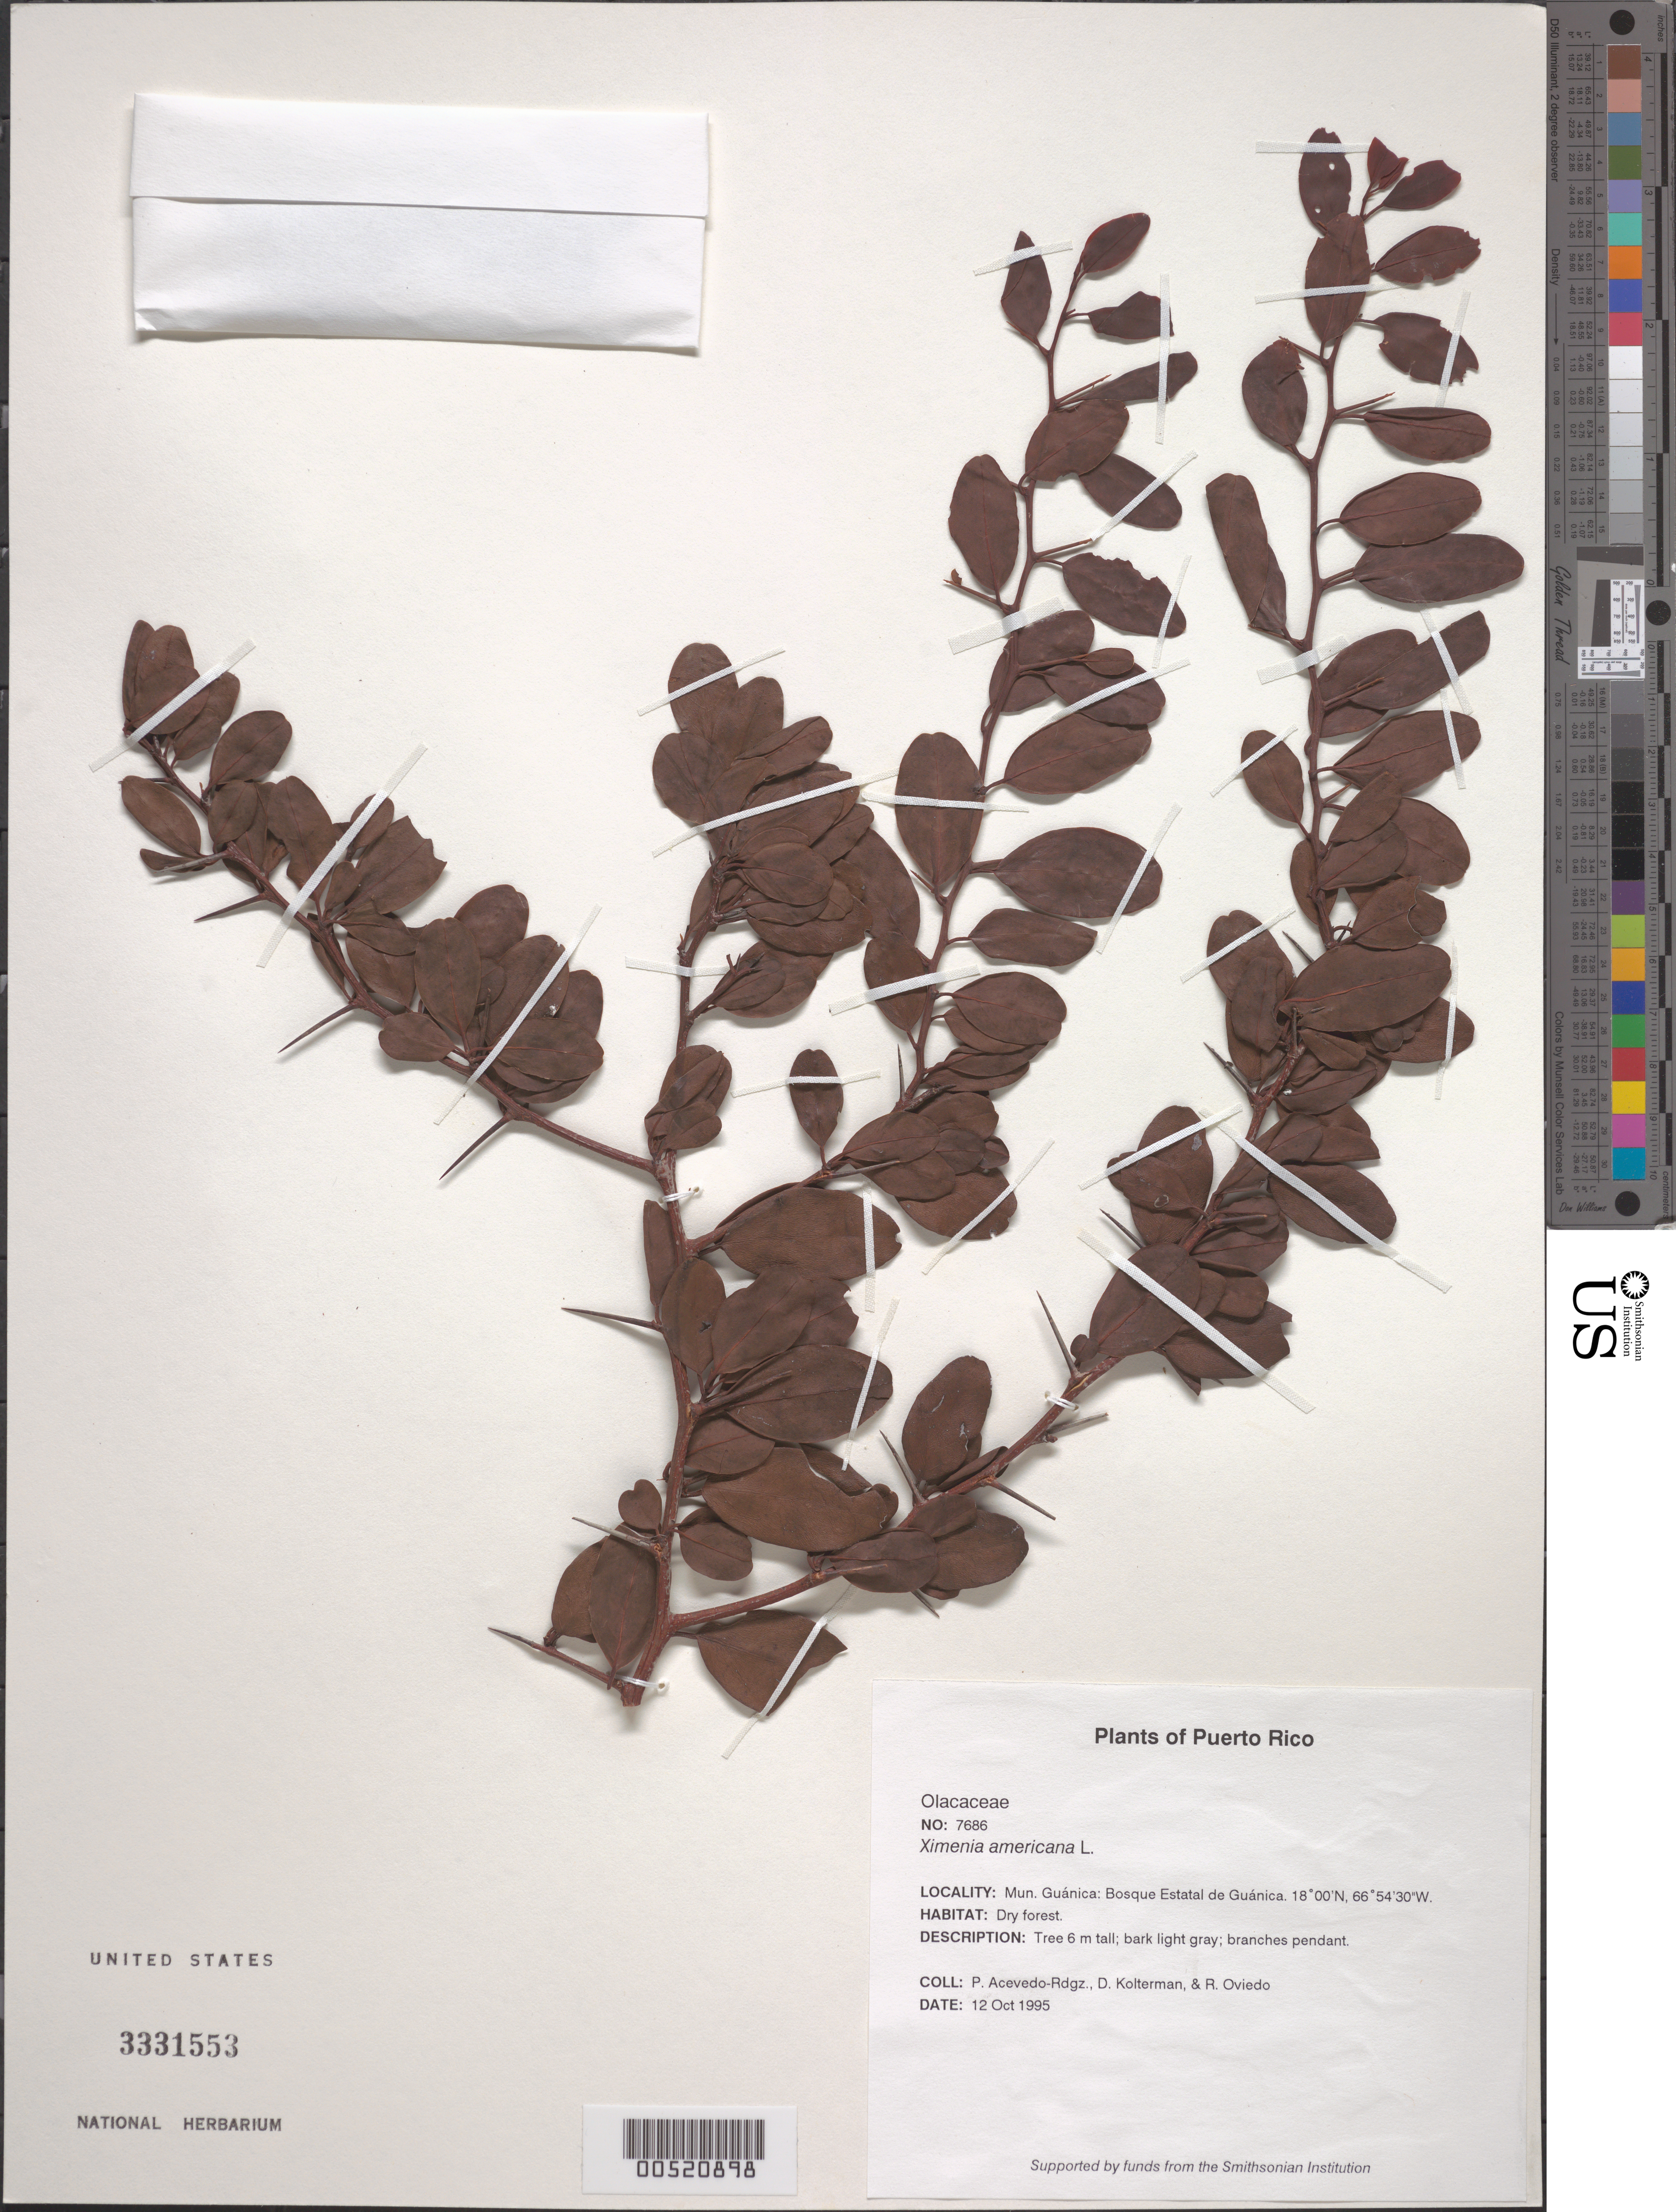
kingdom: Plantae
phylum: Tracheophyta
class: Magnoliopsida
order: Santalales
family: Ximeniaceae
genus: Ximenia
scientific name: Ximenia americana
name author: L.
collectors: P. Acevedo-Rodr., D. Kolterman & R. Oviedo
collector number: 7686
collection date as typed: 12 Oct 1995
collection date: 1995-10-12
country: Puerto Rico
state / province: Guánica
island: Puerto Rico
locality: Guánica; Bosque Estatal de Guánica; along road 334, a few km from the Ranger's station.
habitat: Dry forest.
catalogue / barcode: US 3331553